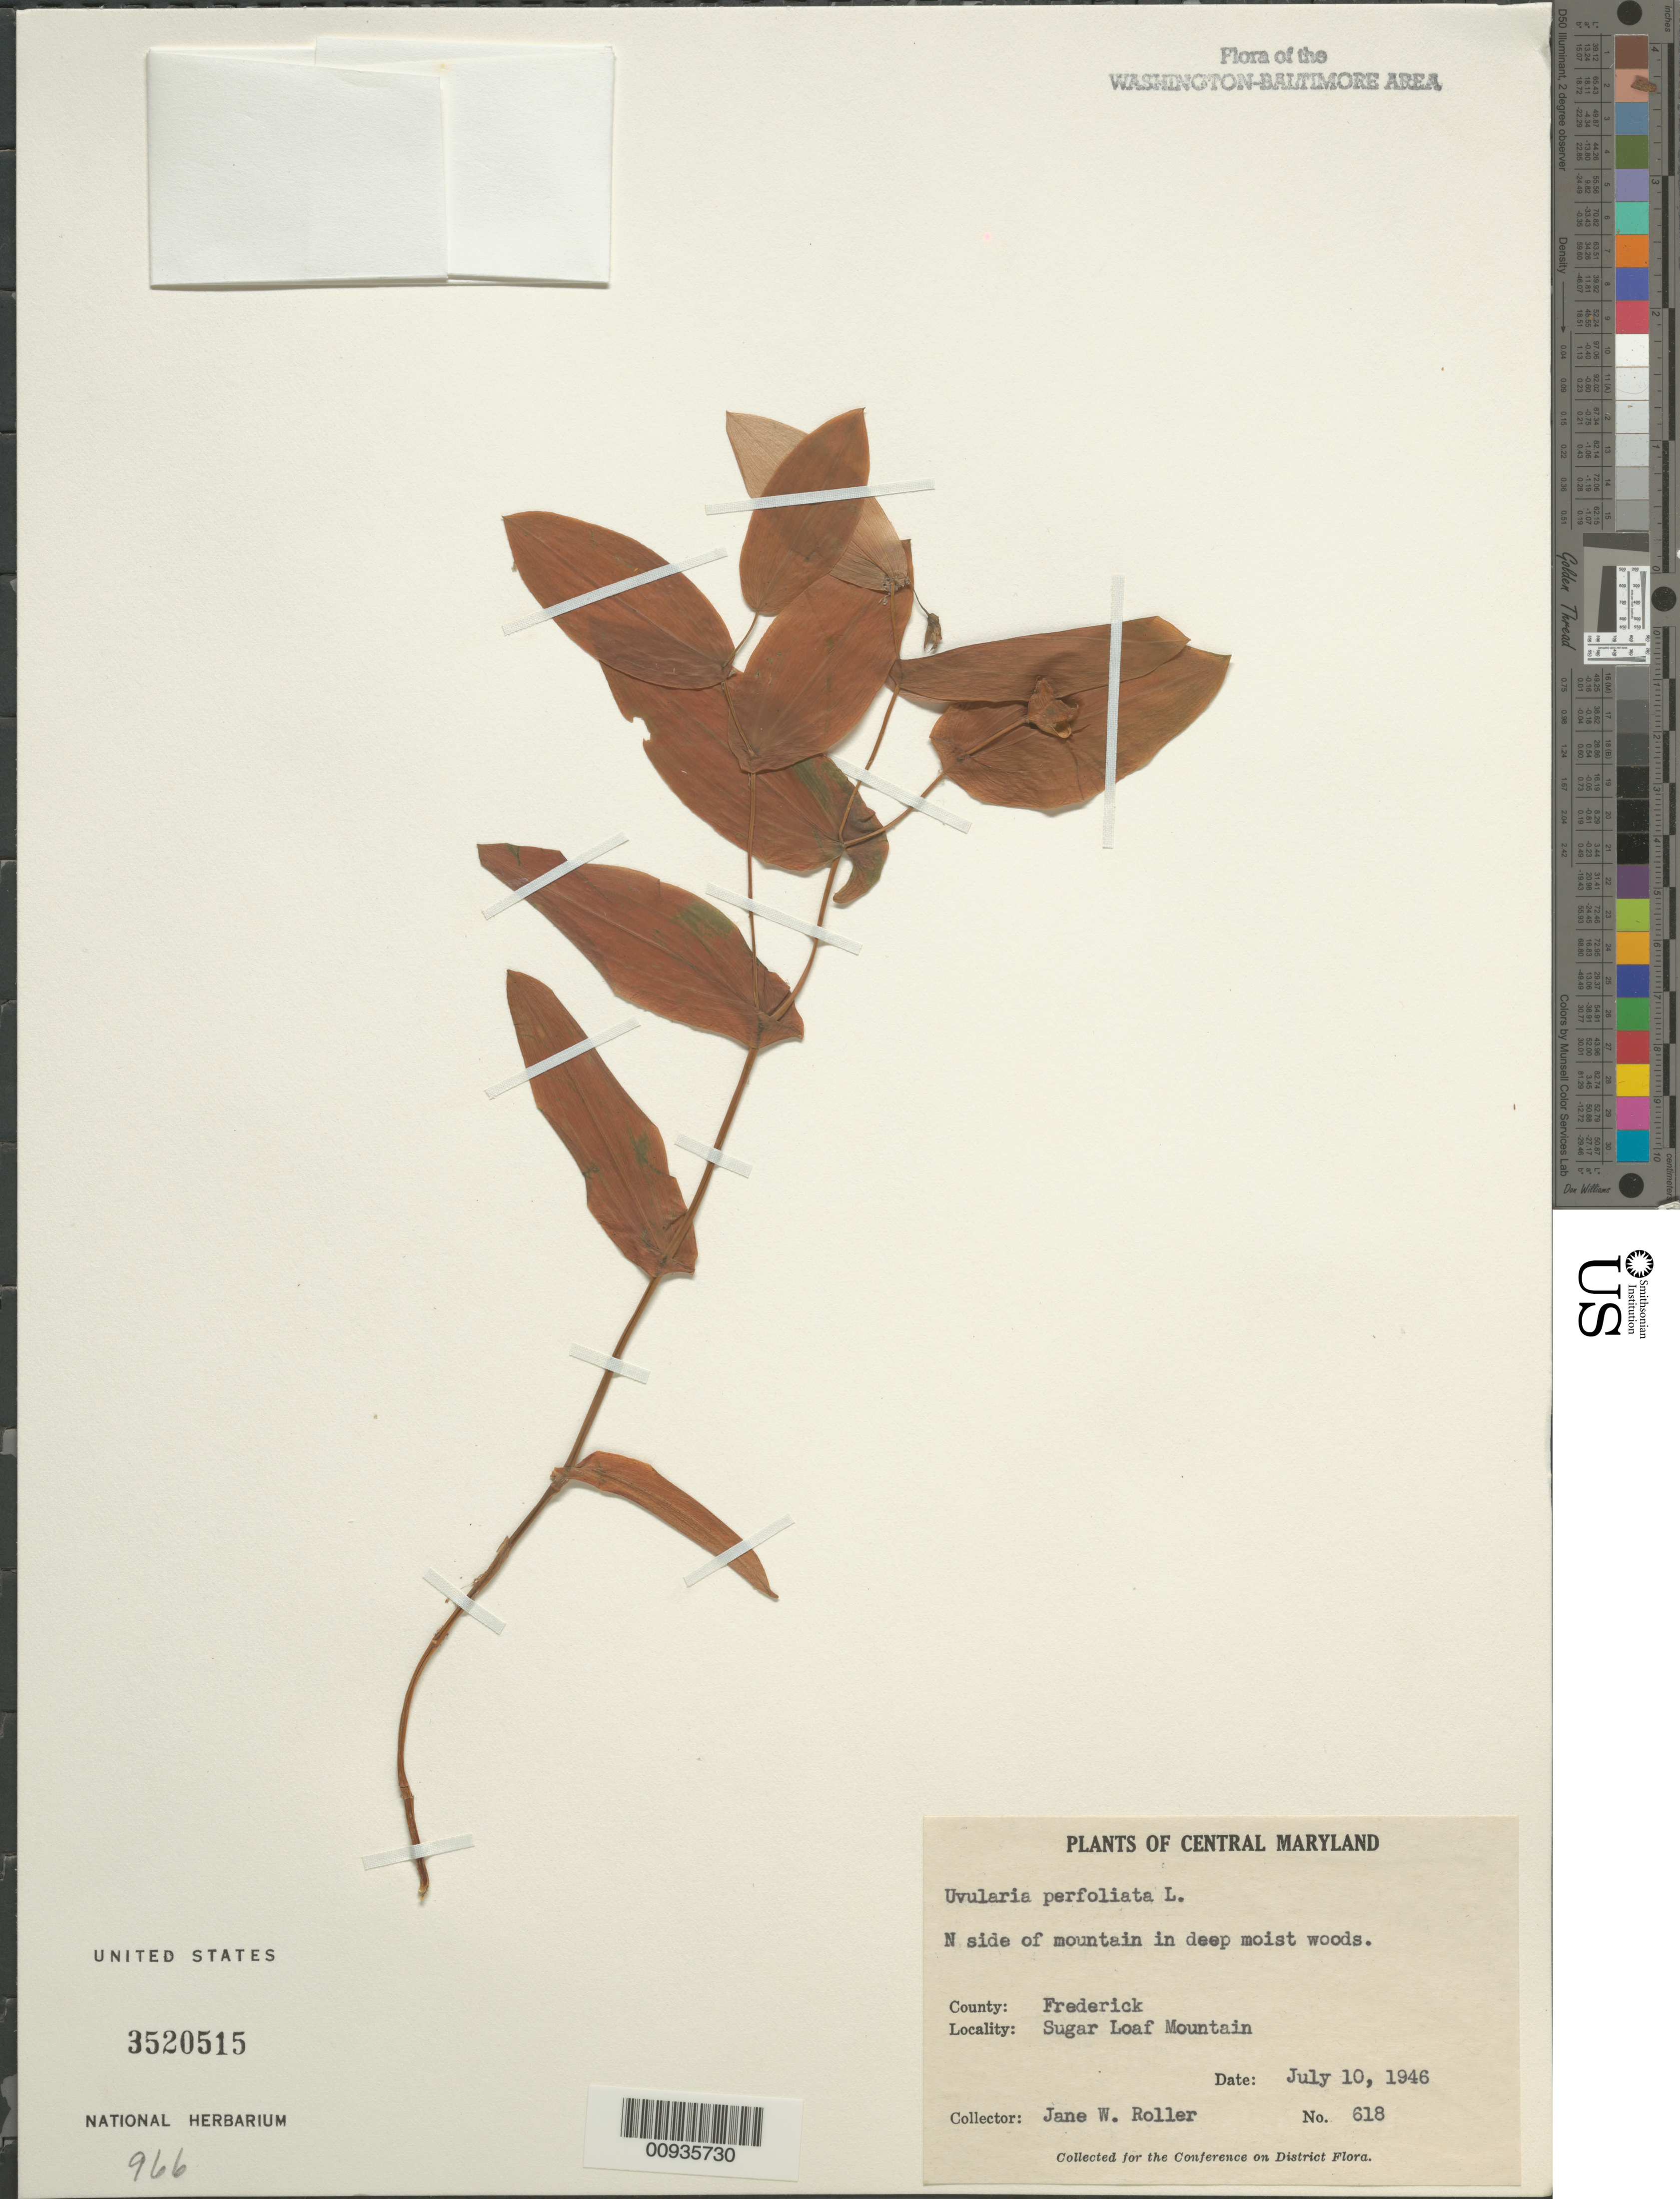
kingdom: Plantae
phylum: Tracheophyta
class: Liliopsida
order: Liliales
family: Colchicaceae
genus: Uvularia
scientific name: Uvularia perfoliata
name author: L.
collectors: J. W. Roller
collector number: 618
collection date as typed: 10 Jul 1946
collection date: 1946-07-10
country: United States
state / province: Maryland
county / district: Frederick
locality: Sugar Loaf Mountain, on N side of mountain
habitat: In deep moist woods.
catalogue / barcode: US 3520515